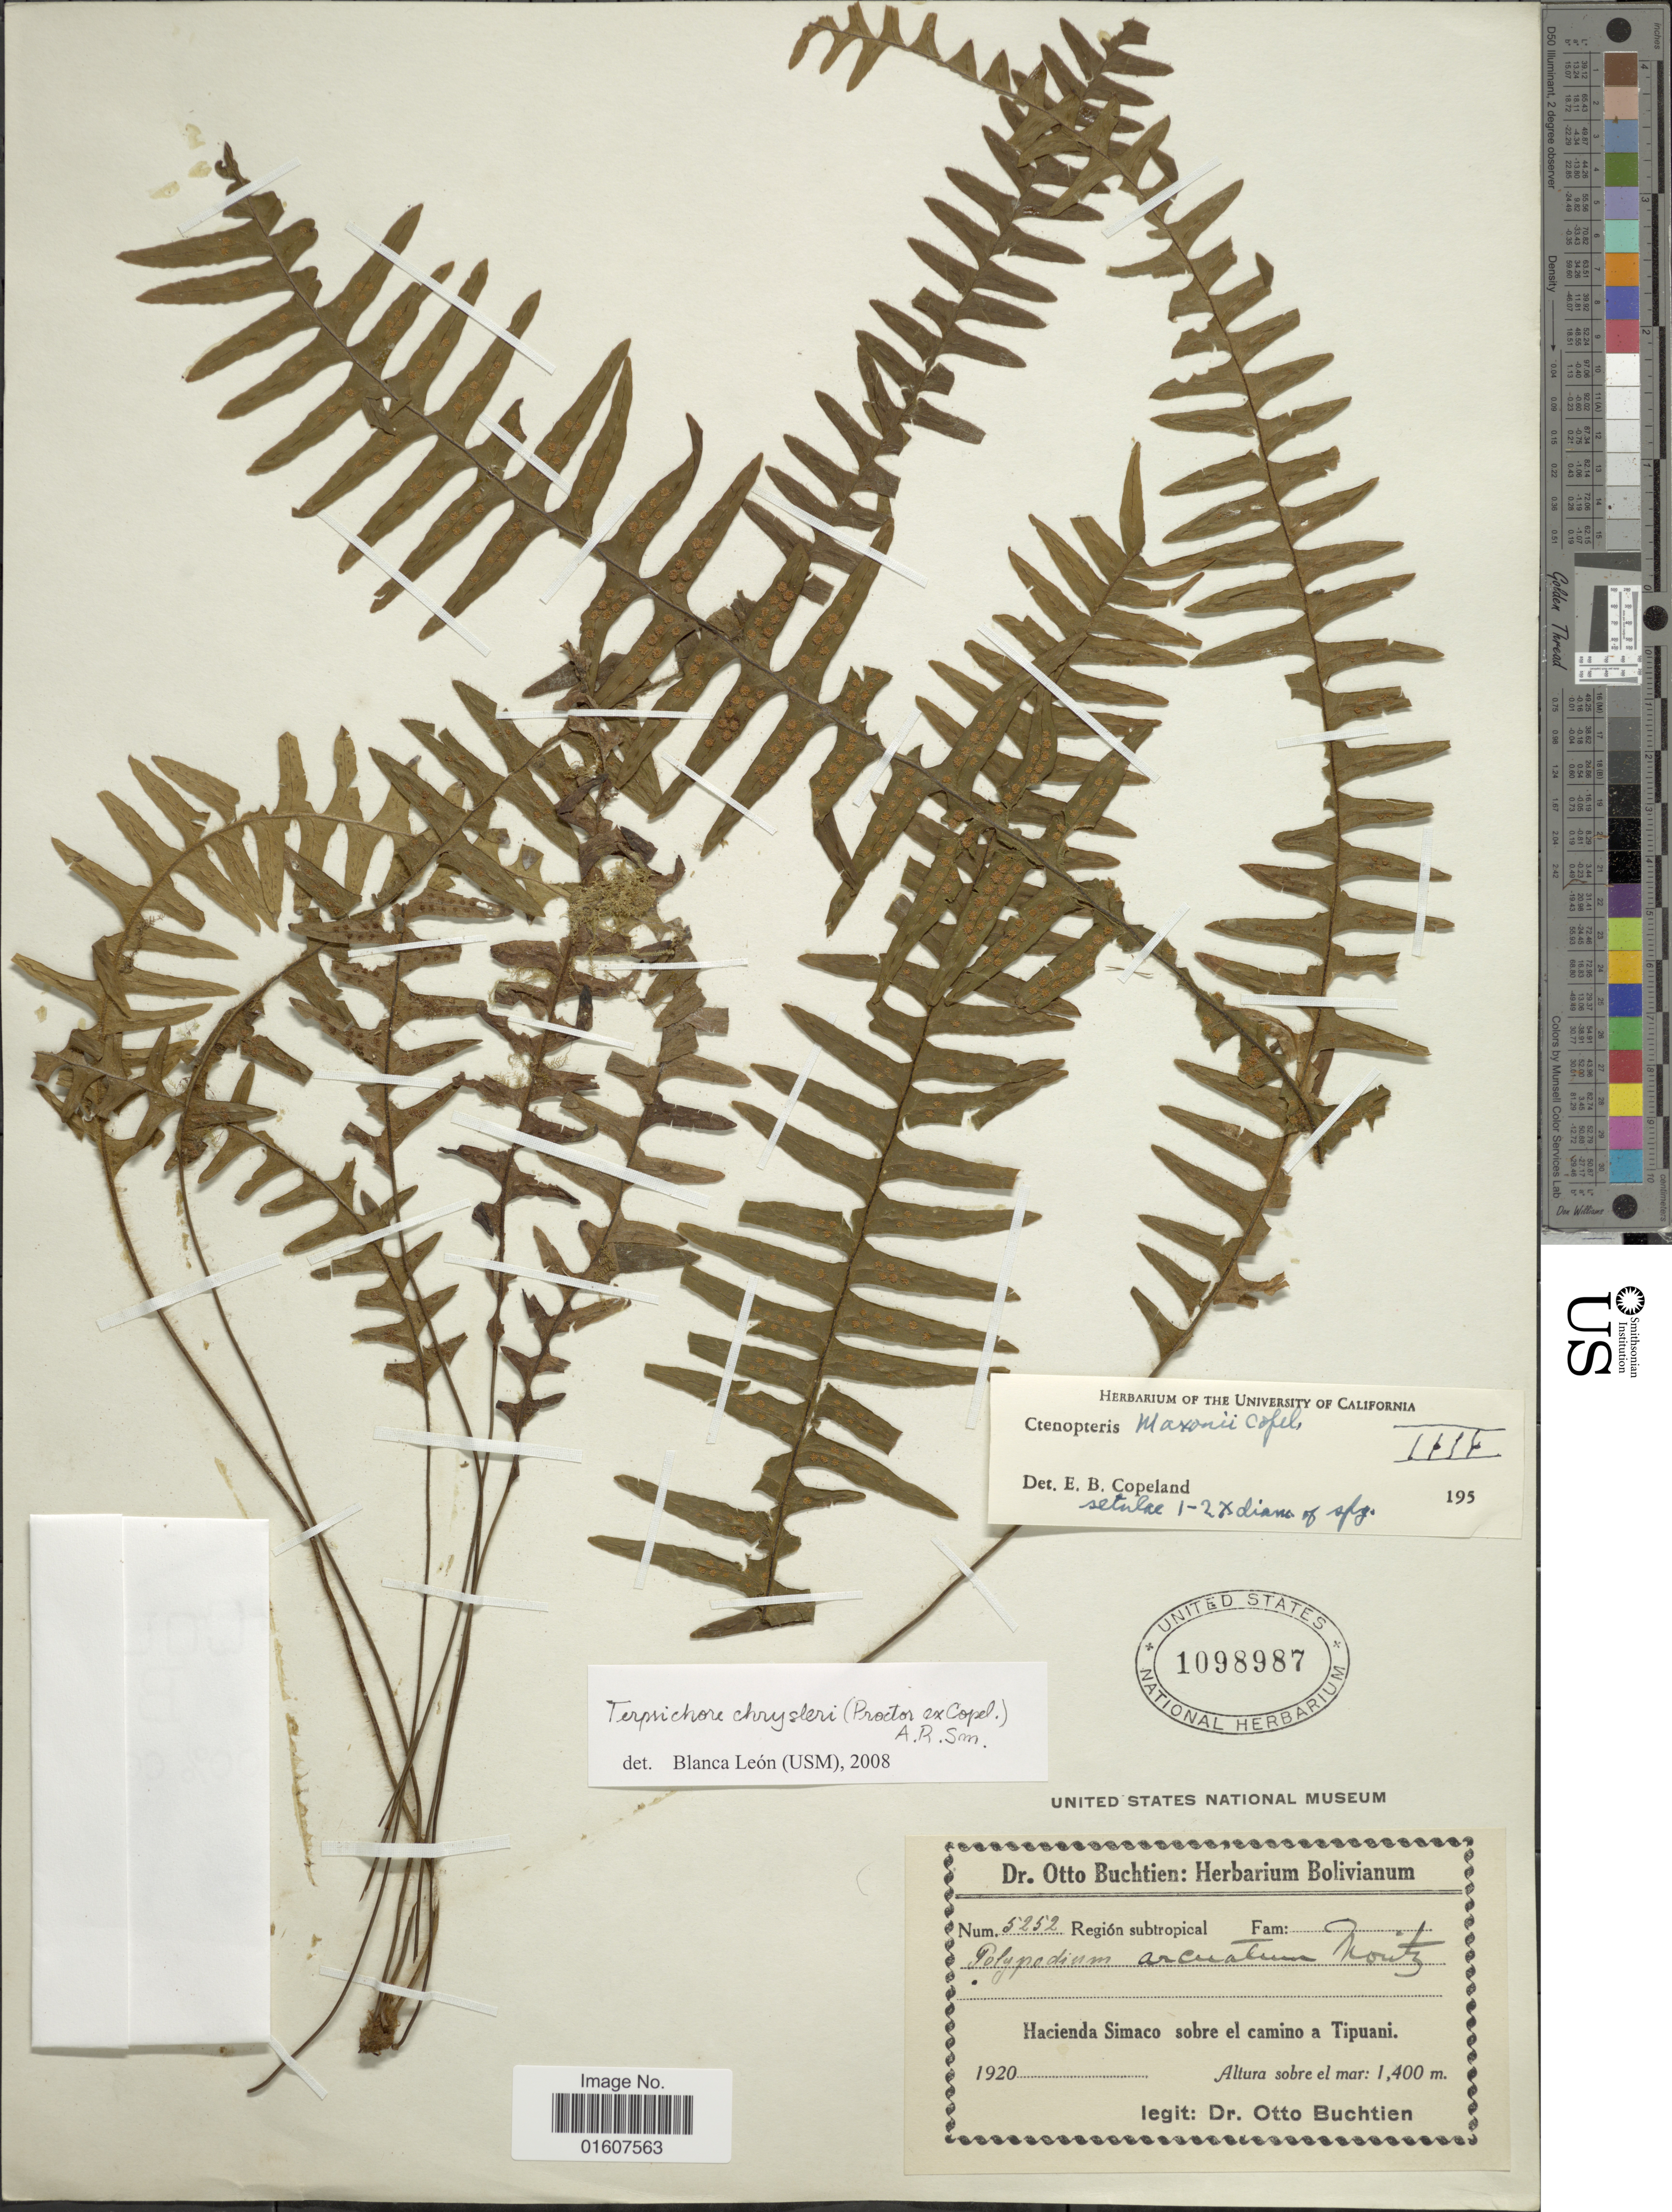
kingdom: Plantae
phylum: Tracheophyta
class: Polypodiopsida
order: Polypodiales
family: Polypodiaceae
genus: Terpsichore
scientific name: Terpsichore chrysleri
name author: (Copel.) A.R. Sm.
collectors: O. Buchtien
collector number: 5252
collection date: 1920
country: Bolivia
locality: Hacienda Simaco sobre el camino a Tipuani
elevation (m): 1400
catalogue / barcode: US 1098987